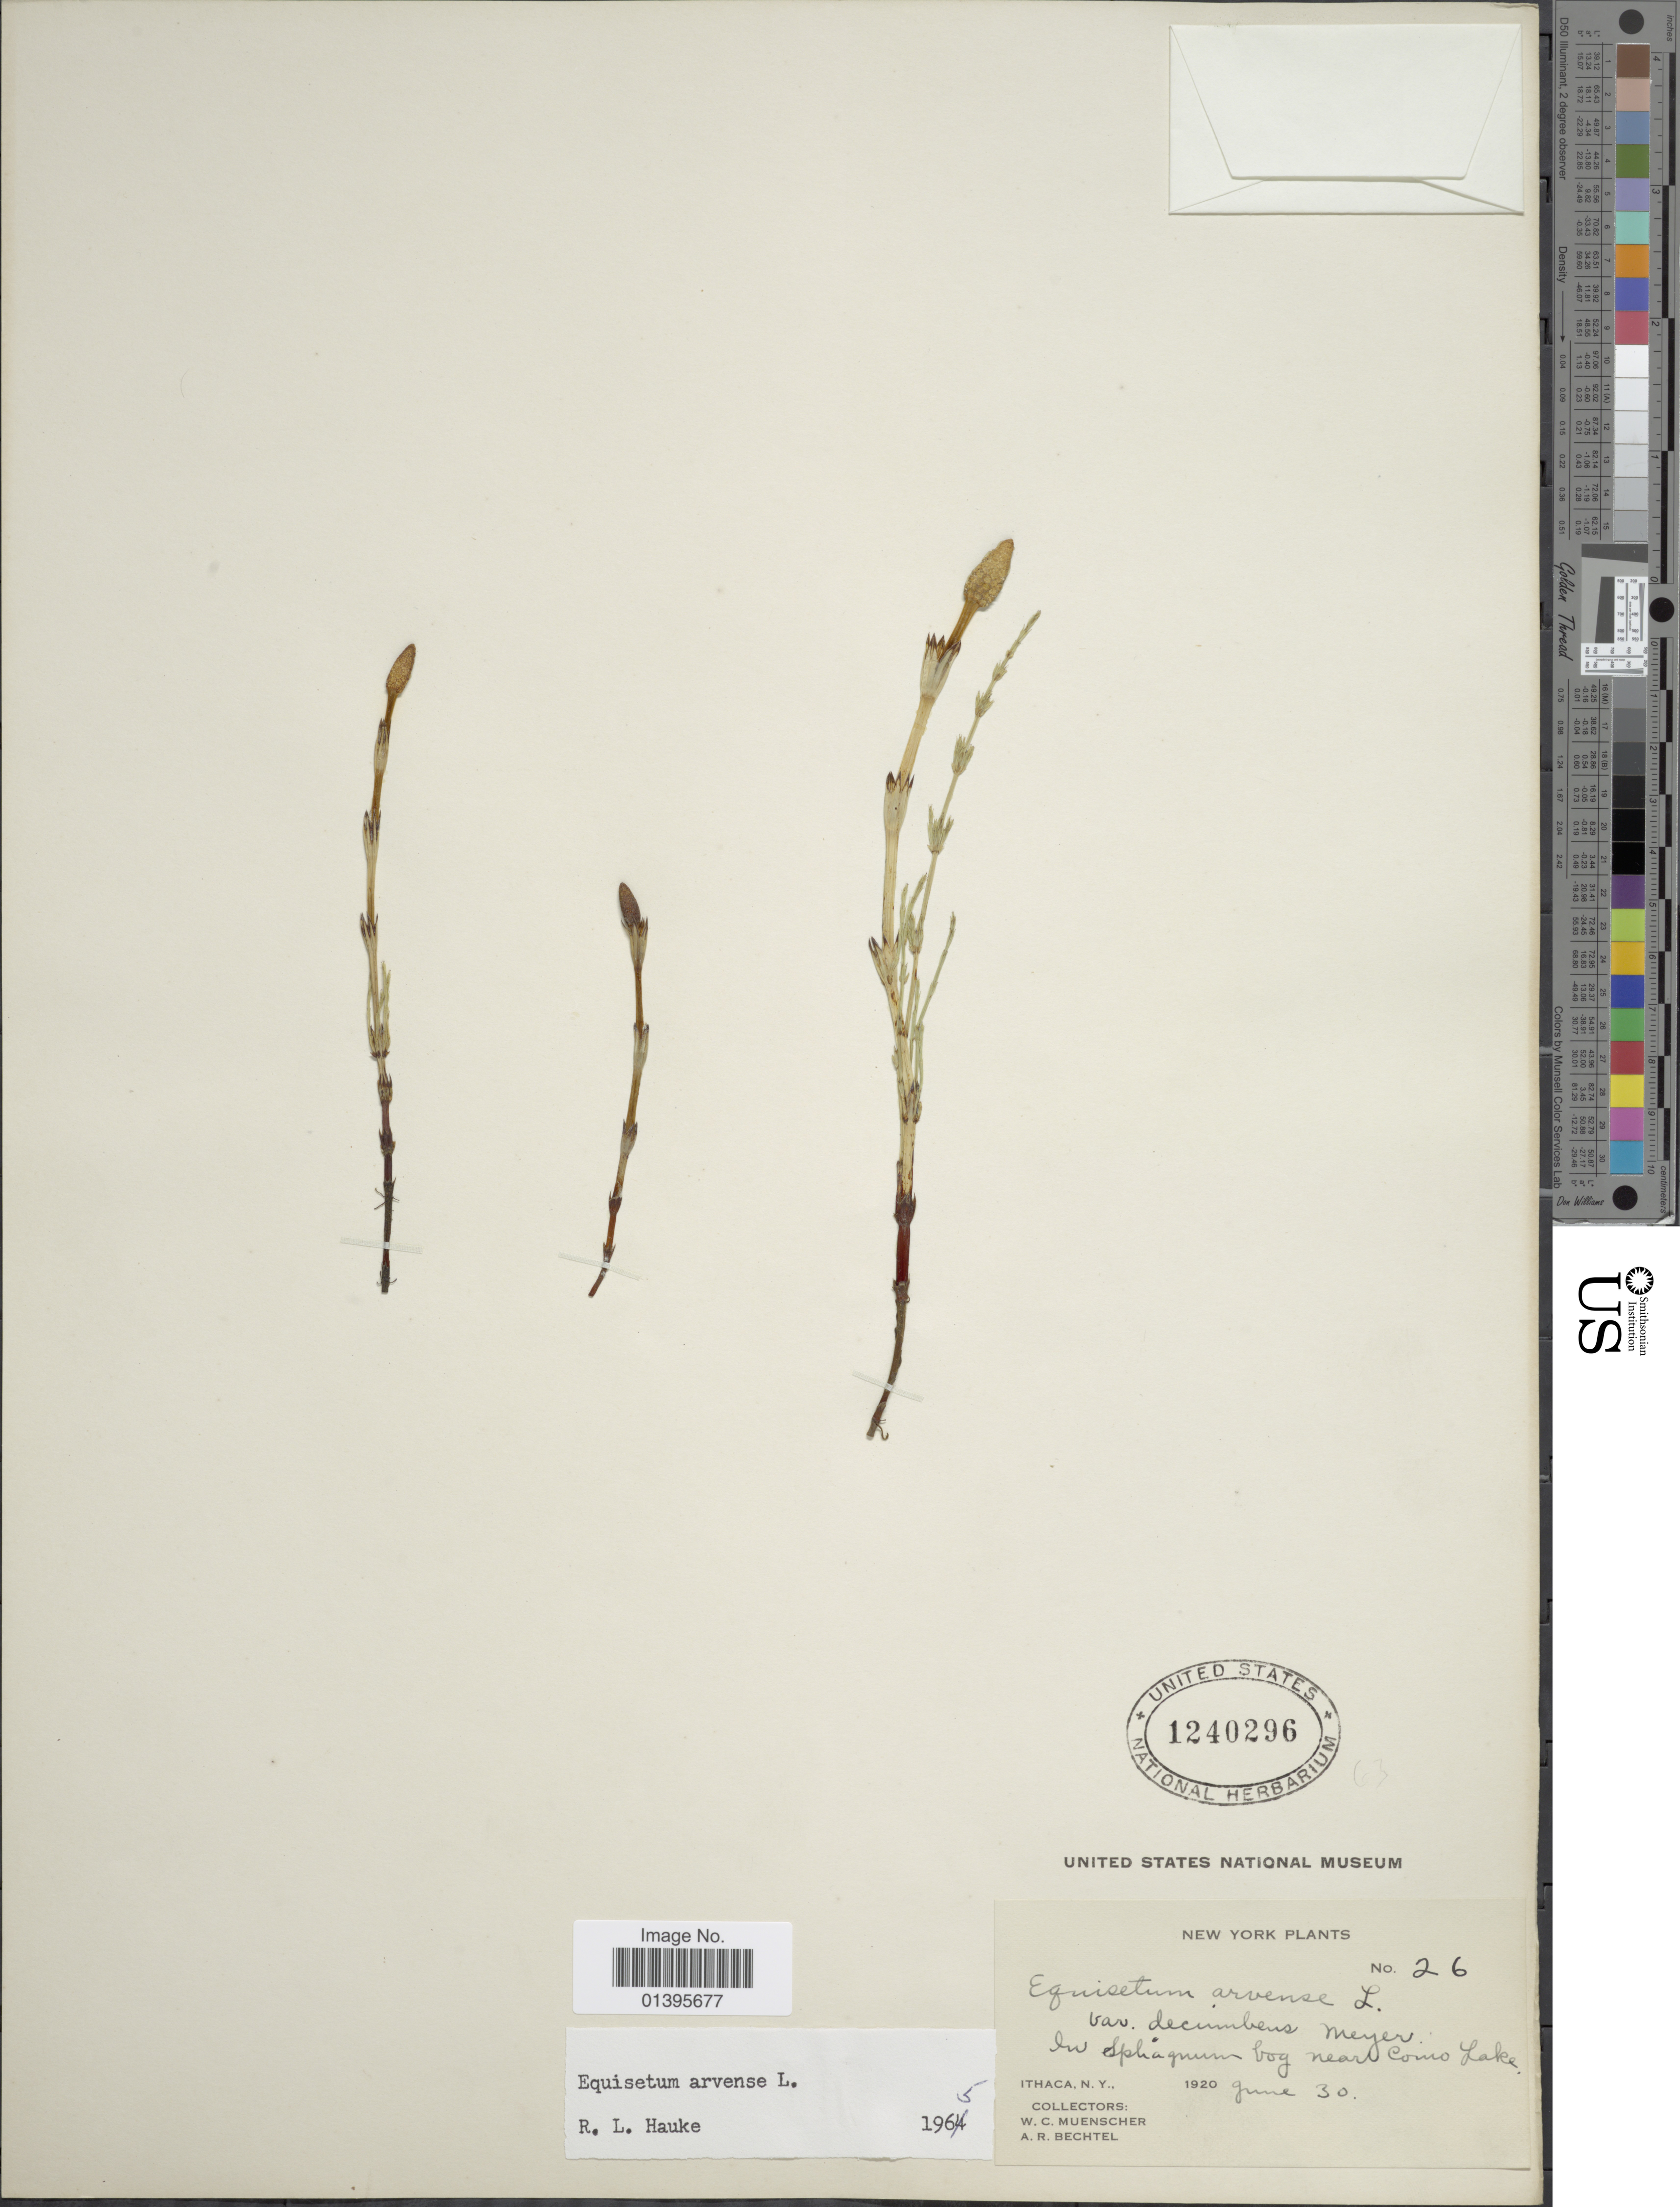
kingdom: Plantae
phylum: Tracheophyta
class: Polypodiopsida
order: Equisetales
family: Equisetaceae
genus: Equisetum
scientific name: Equisetum arvense var. decumbens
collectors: W. Muenscher & A. Bechtel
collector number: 26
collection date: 1920-06-30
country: United States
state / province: New York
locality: In Sphagnum bog near Como Lake, Ithaca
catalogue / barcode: US 1240296